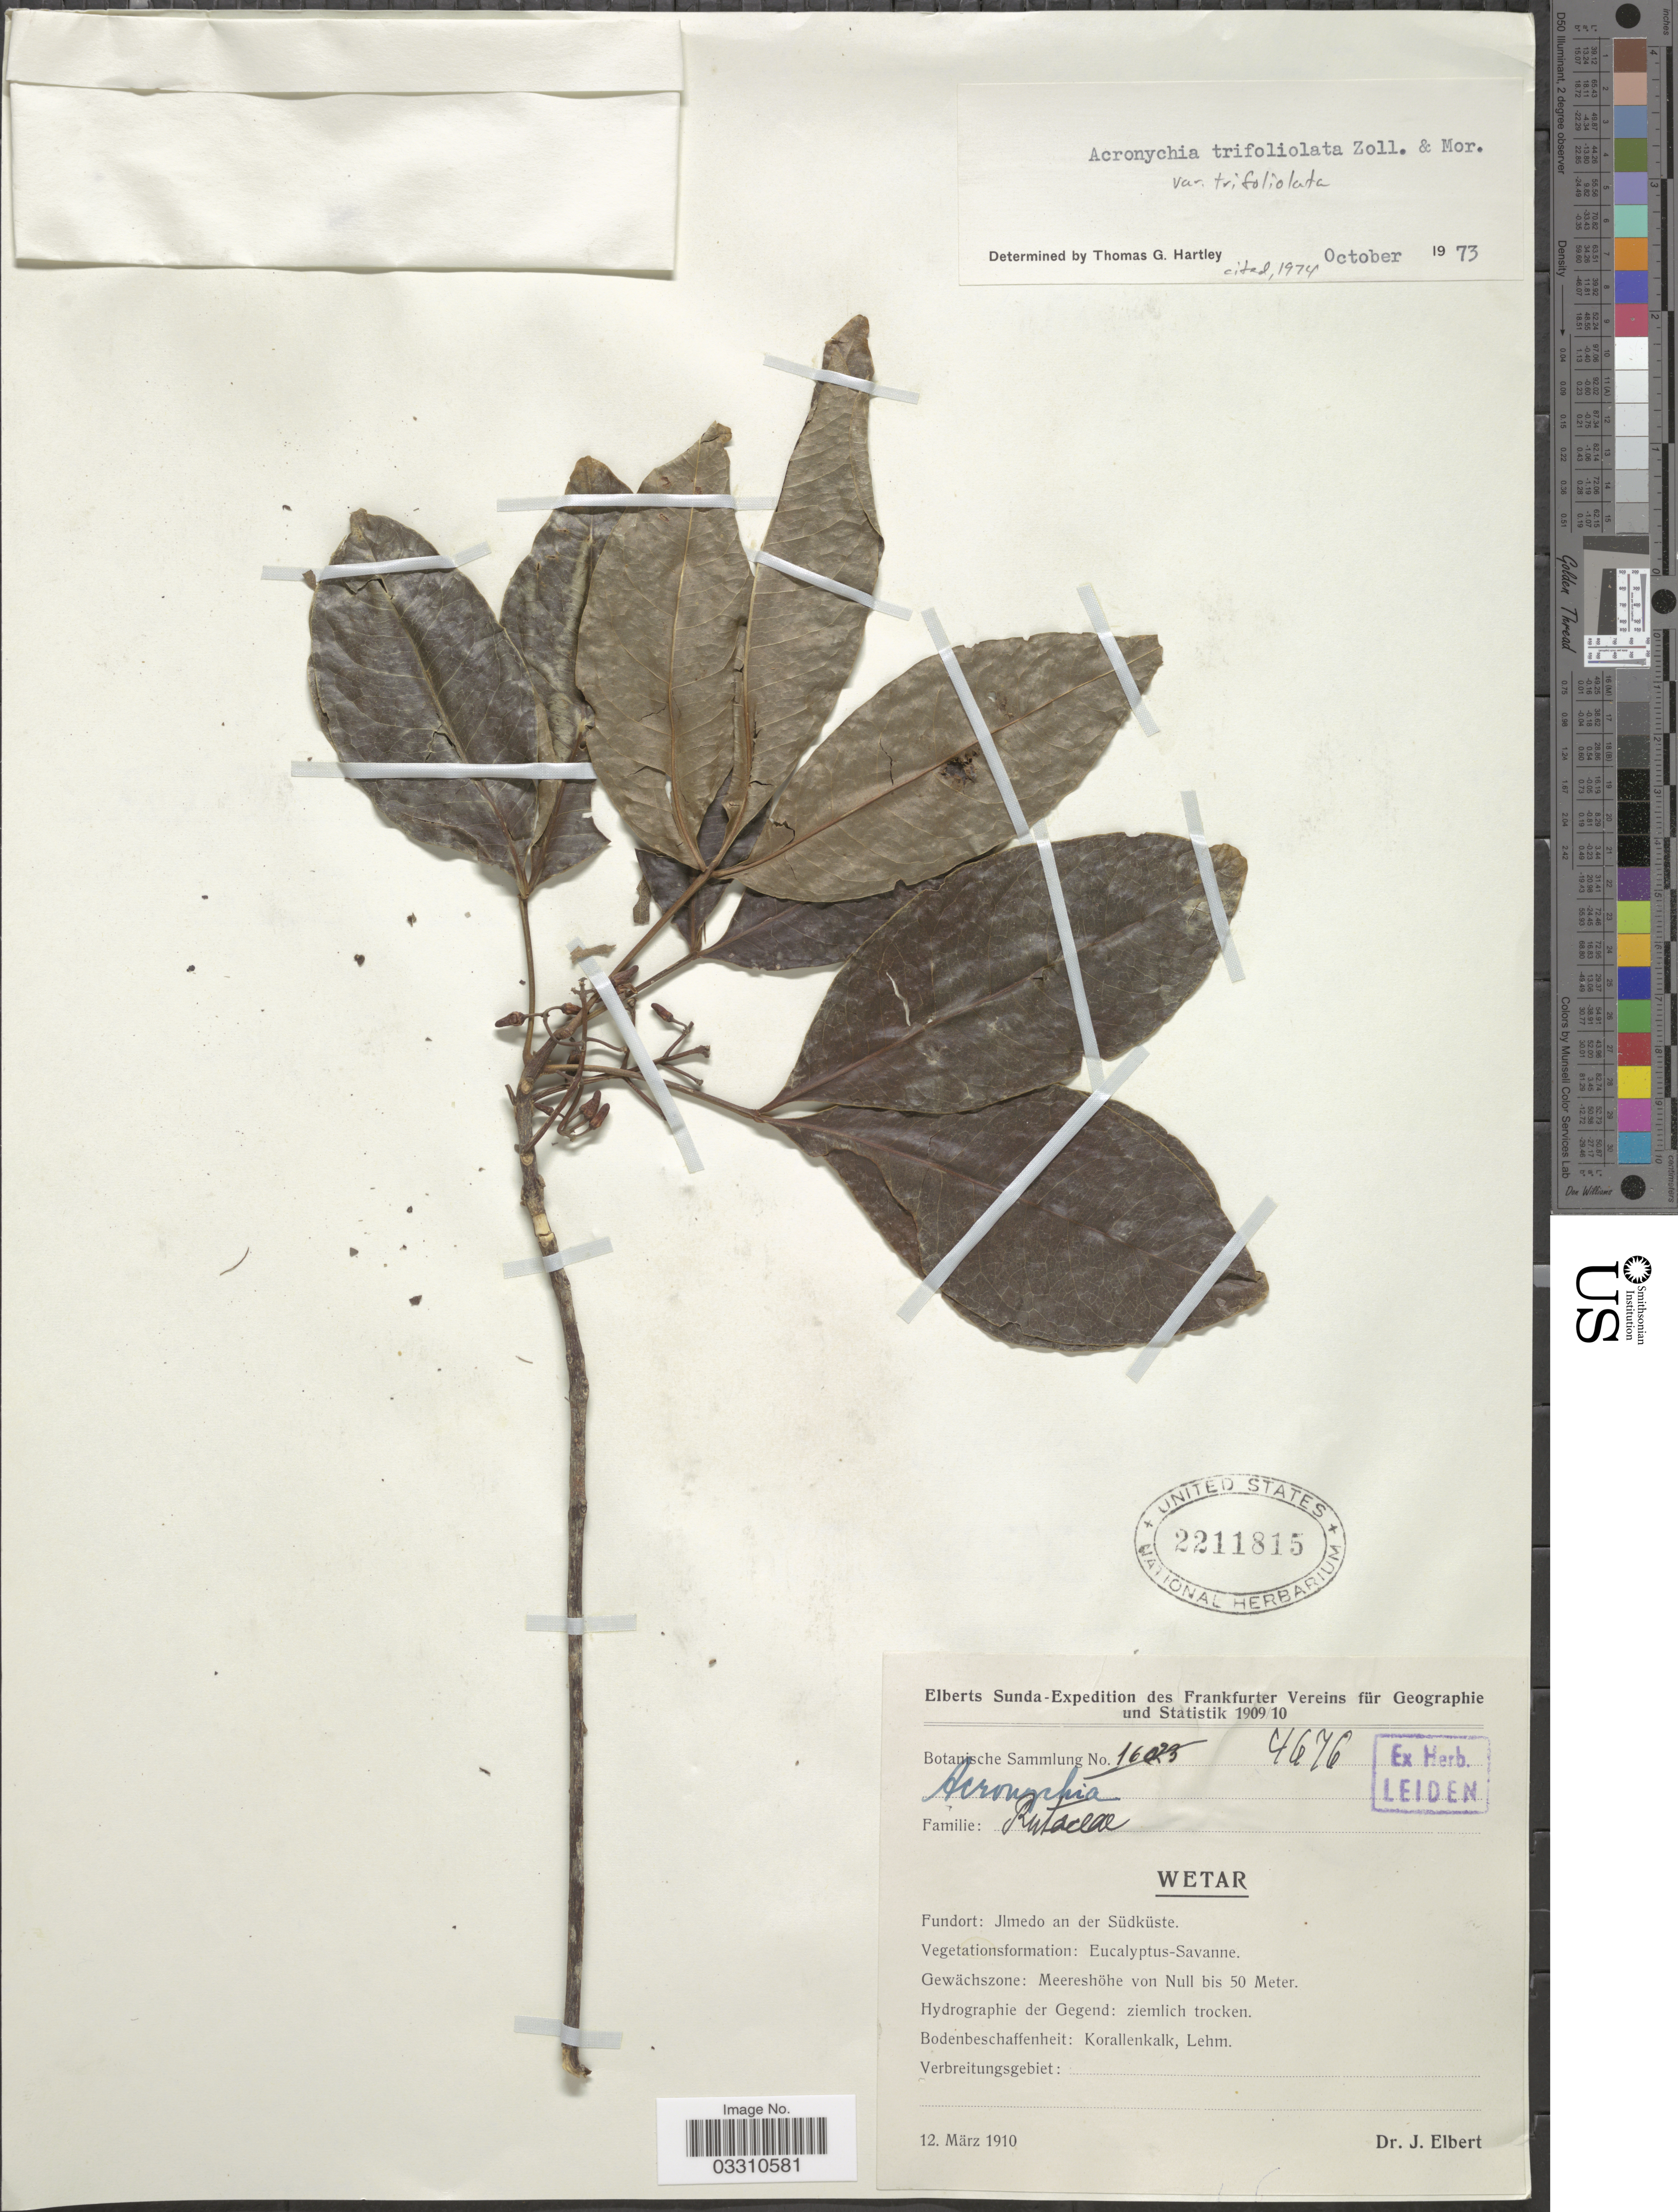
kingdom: Plantae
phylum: Tracheophyta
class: Magnoliopsida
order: Sapindales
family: Rutaceae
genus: Acronychia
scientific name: Acronychia trifoliolata var. trifoliolata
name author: Zoll. & Moritzi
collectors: J. Elbert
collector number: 4676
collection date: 1910-03-12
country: Indonesia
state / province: Maluku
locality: Wetar. Jlmedo an der Südküste.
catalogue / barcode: US 2211815